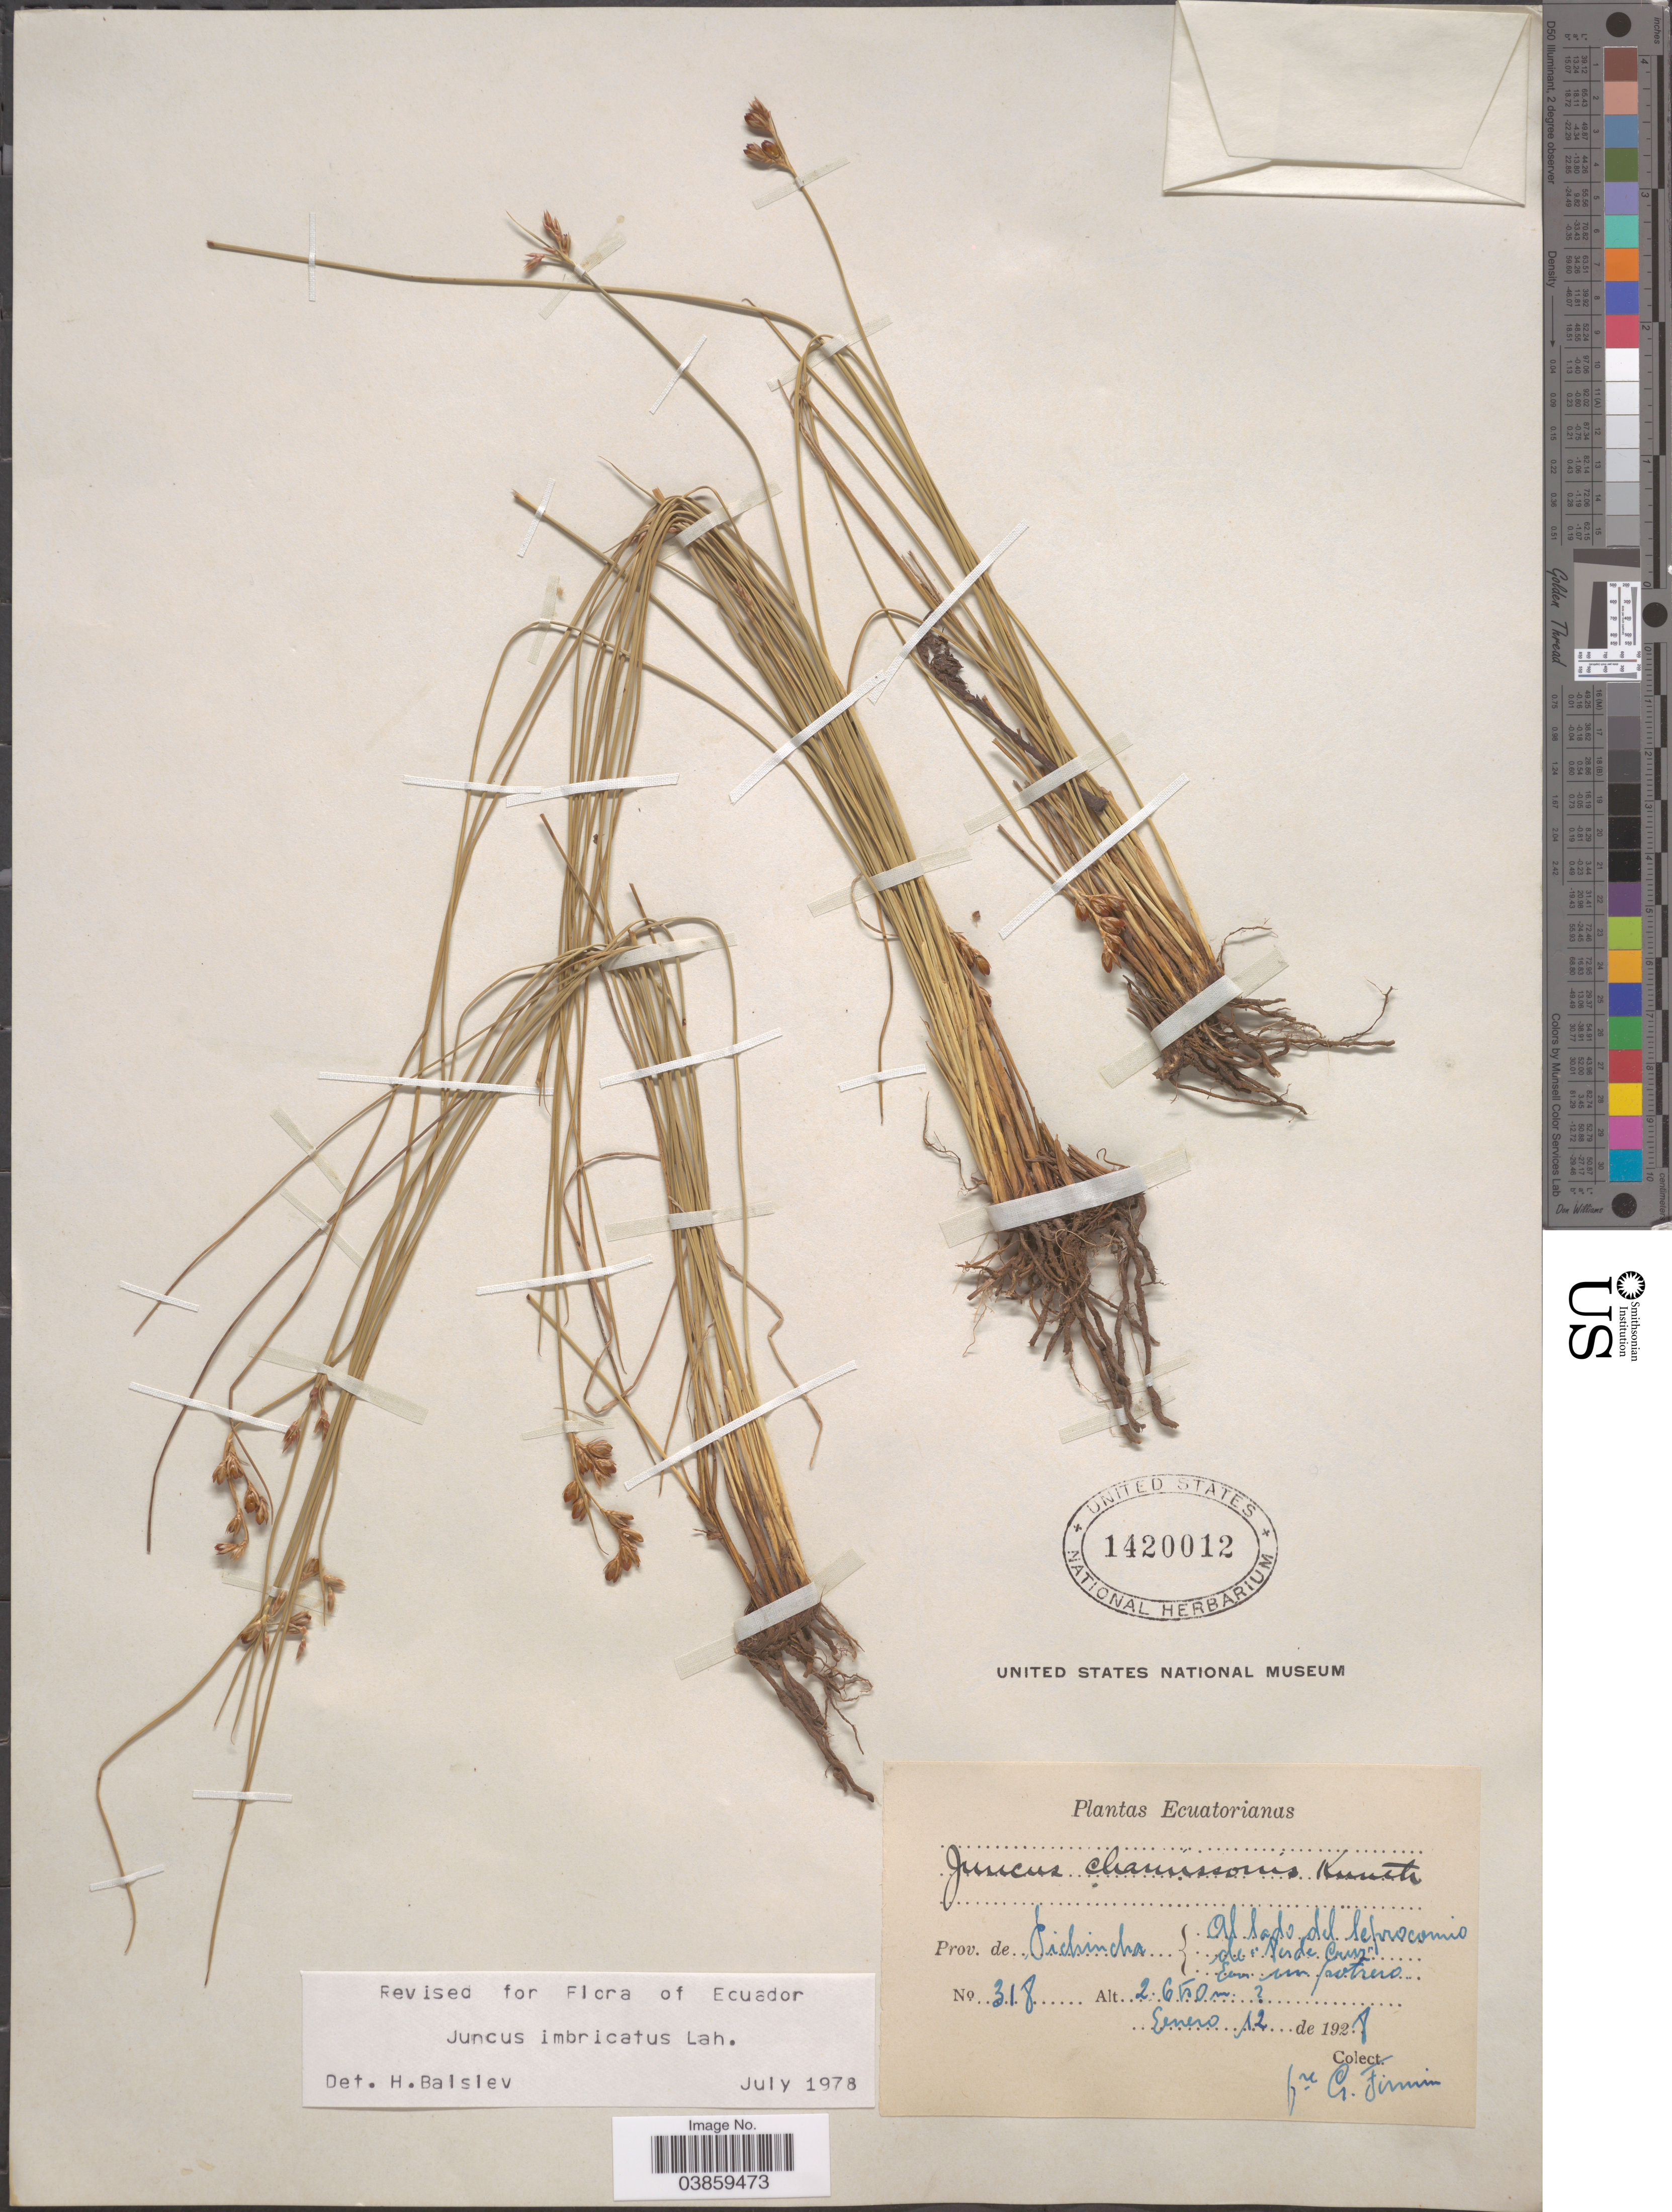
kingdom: Plantae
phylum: Tracheophyta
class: Liliopsida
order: Poales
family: Juncaceae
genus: Juncus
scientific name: Juncus imbricatus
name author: Laharpe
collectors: F. Firmin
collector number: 318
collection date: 1928-01-12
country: Ecuador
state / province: Pichincha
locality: Al lado del Leprocomio de "Verde Cruz".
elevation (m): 2650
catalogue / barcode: US 1420012